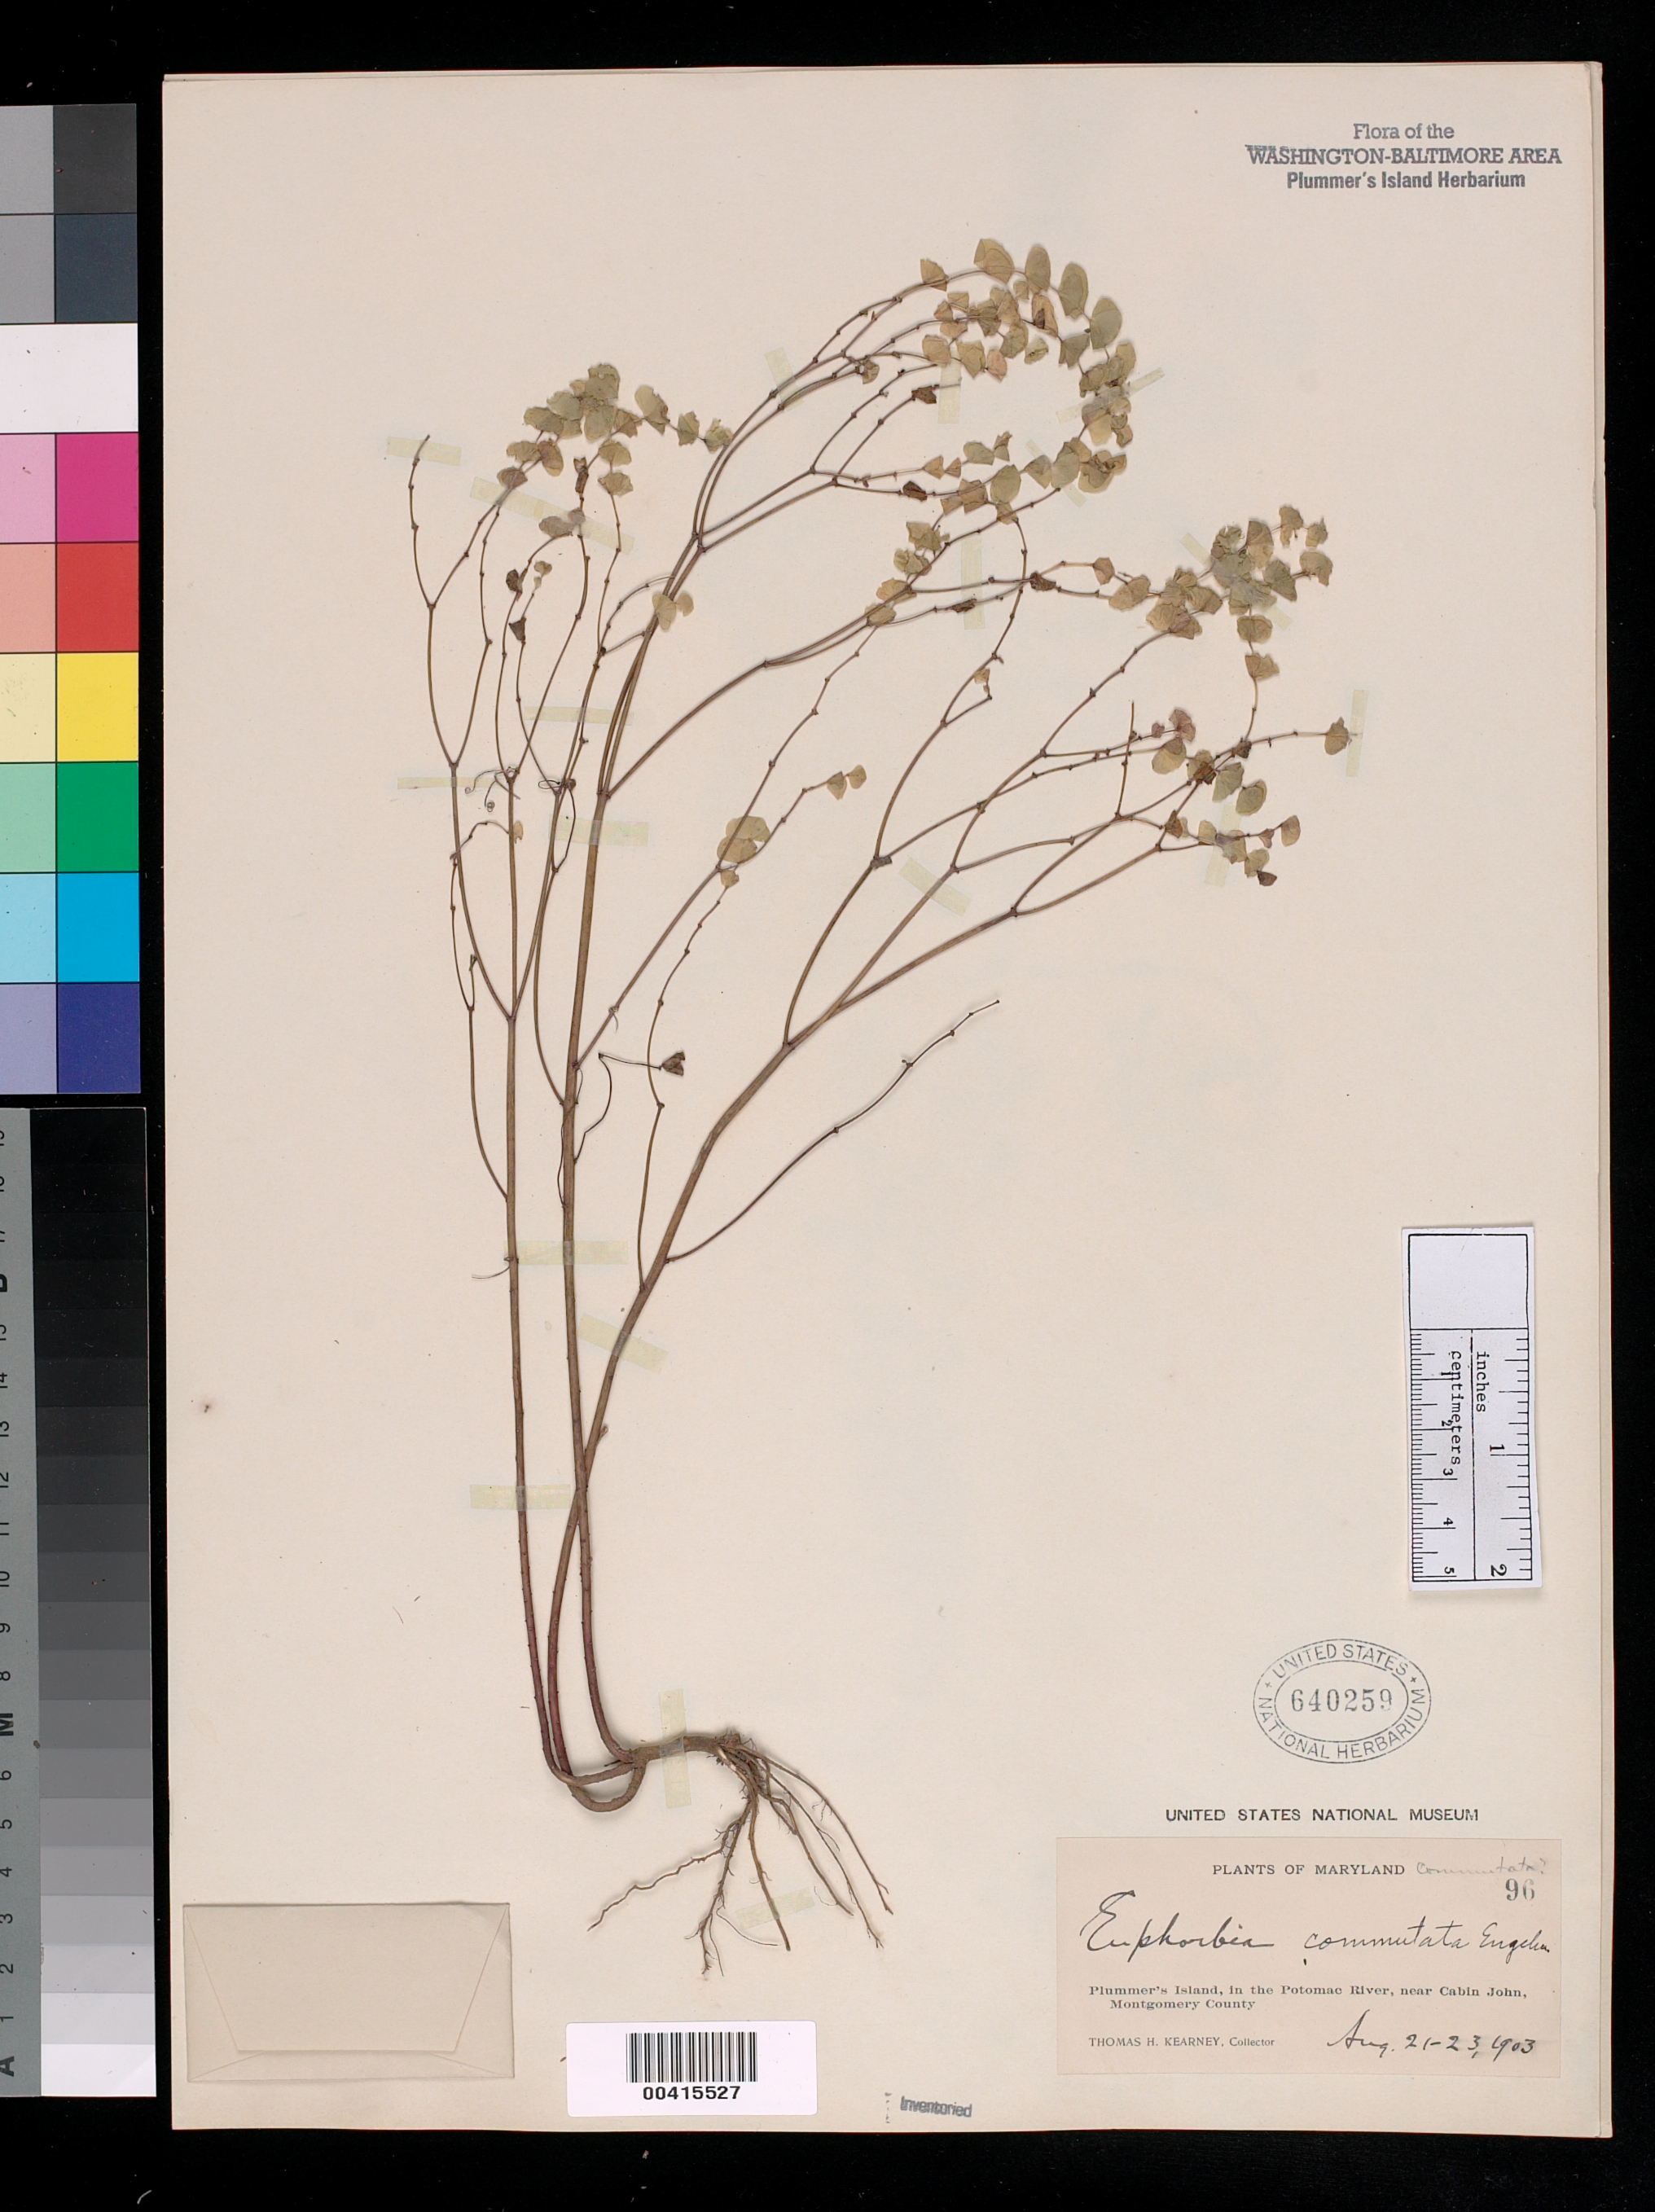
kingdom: Plantae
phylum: Tracheophyta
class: Magnoliopsida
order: Malpighiales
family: Euphorbiaceae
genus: Euphorbia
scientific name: Euphorbia commutata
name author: Engelm. ex A. Gray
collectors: T. H. Kearney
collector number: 96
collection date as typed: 21 Aug 1903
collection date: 1903-08-21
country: United States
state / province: Maryland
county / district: Montgomery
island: Plummers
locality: Plummer's Island C. & O. Canal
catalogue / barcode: US 640259